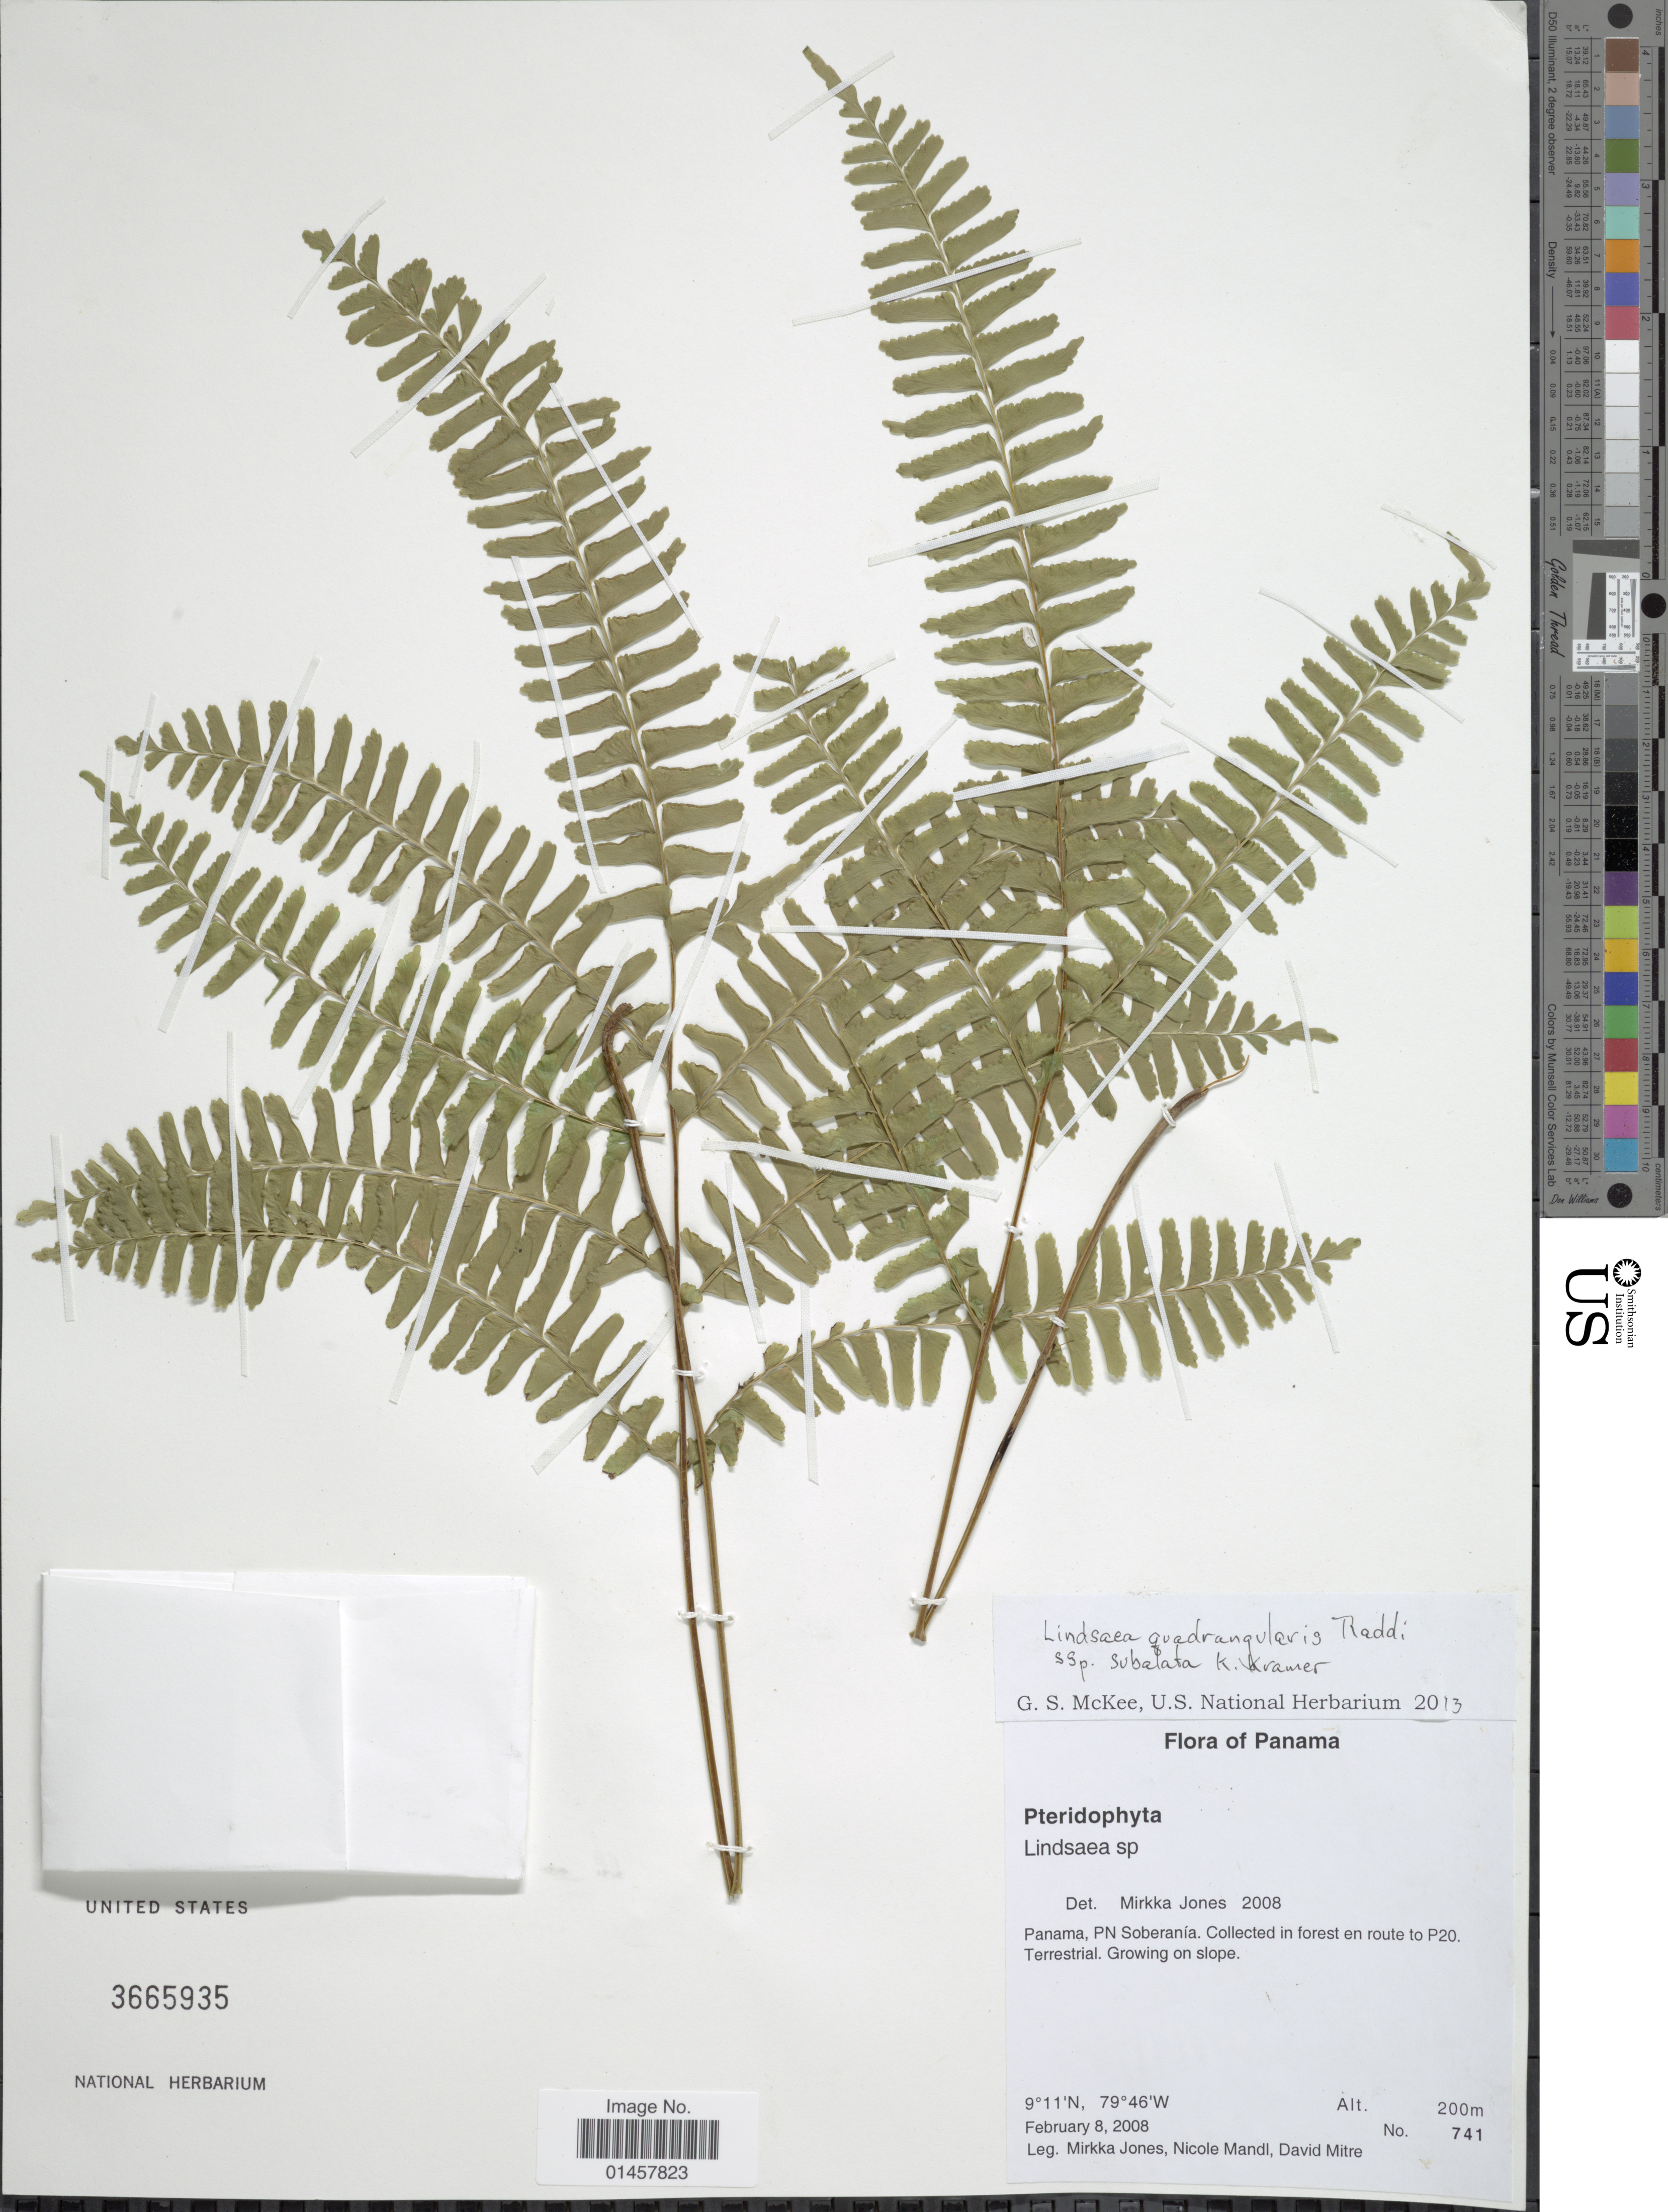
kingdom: Plantae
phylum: Tracheophyta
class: Polypodiopsida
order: Polypodiales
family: Lindsaeaceae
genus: Lindsaea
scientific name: Lindsaea quadrangularis subsp. subalata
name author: K.U. Kramer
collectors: M. Jones, N. Mandl & D. Mitre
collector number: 741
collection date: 2008-02-08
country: Panama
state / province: Panamá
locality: Panama, PN Soberania, collected in forest en route to P20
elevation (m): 200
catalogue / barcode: US 3665935